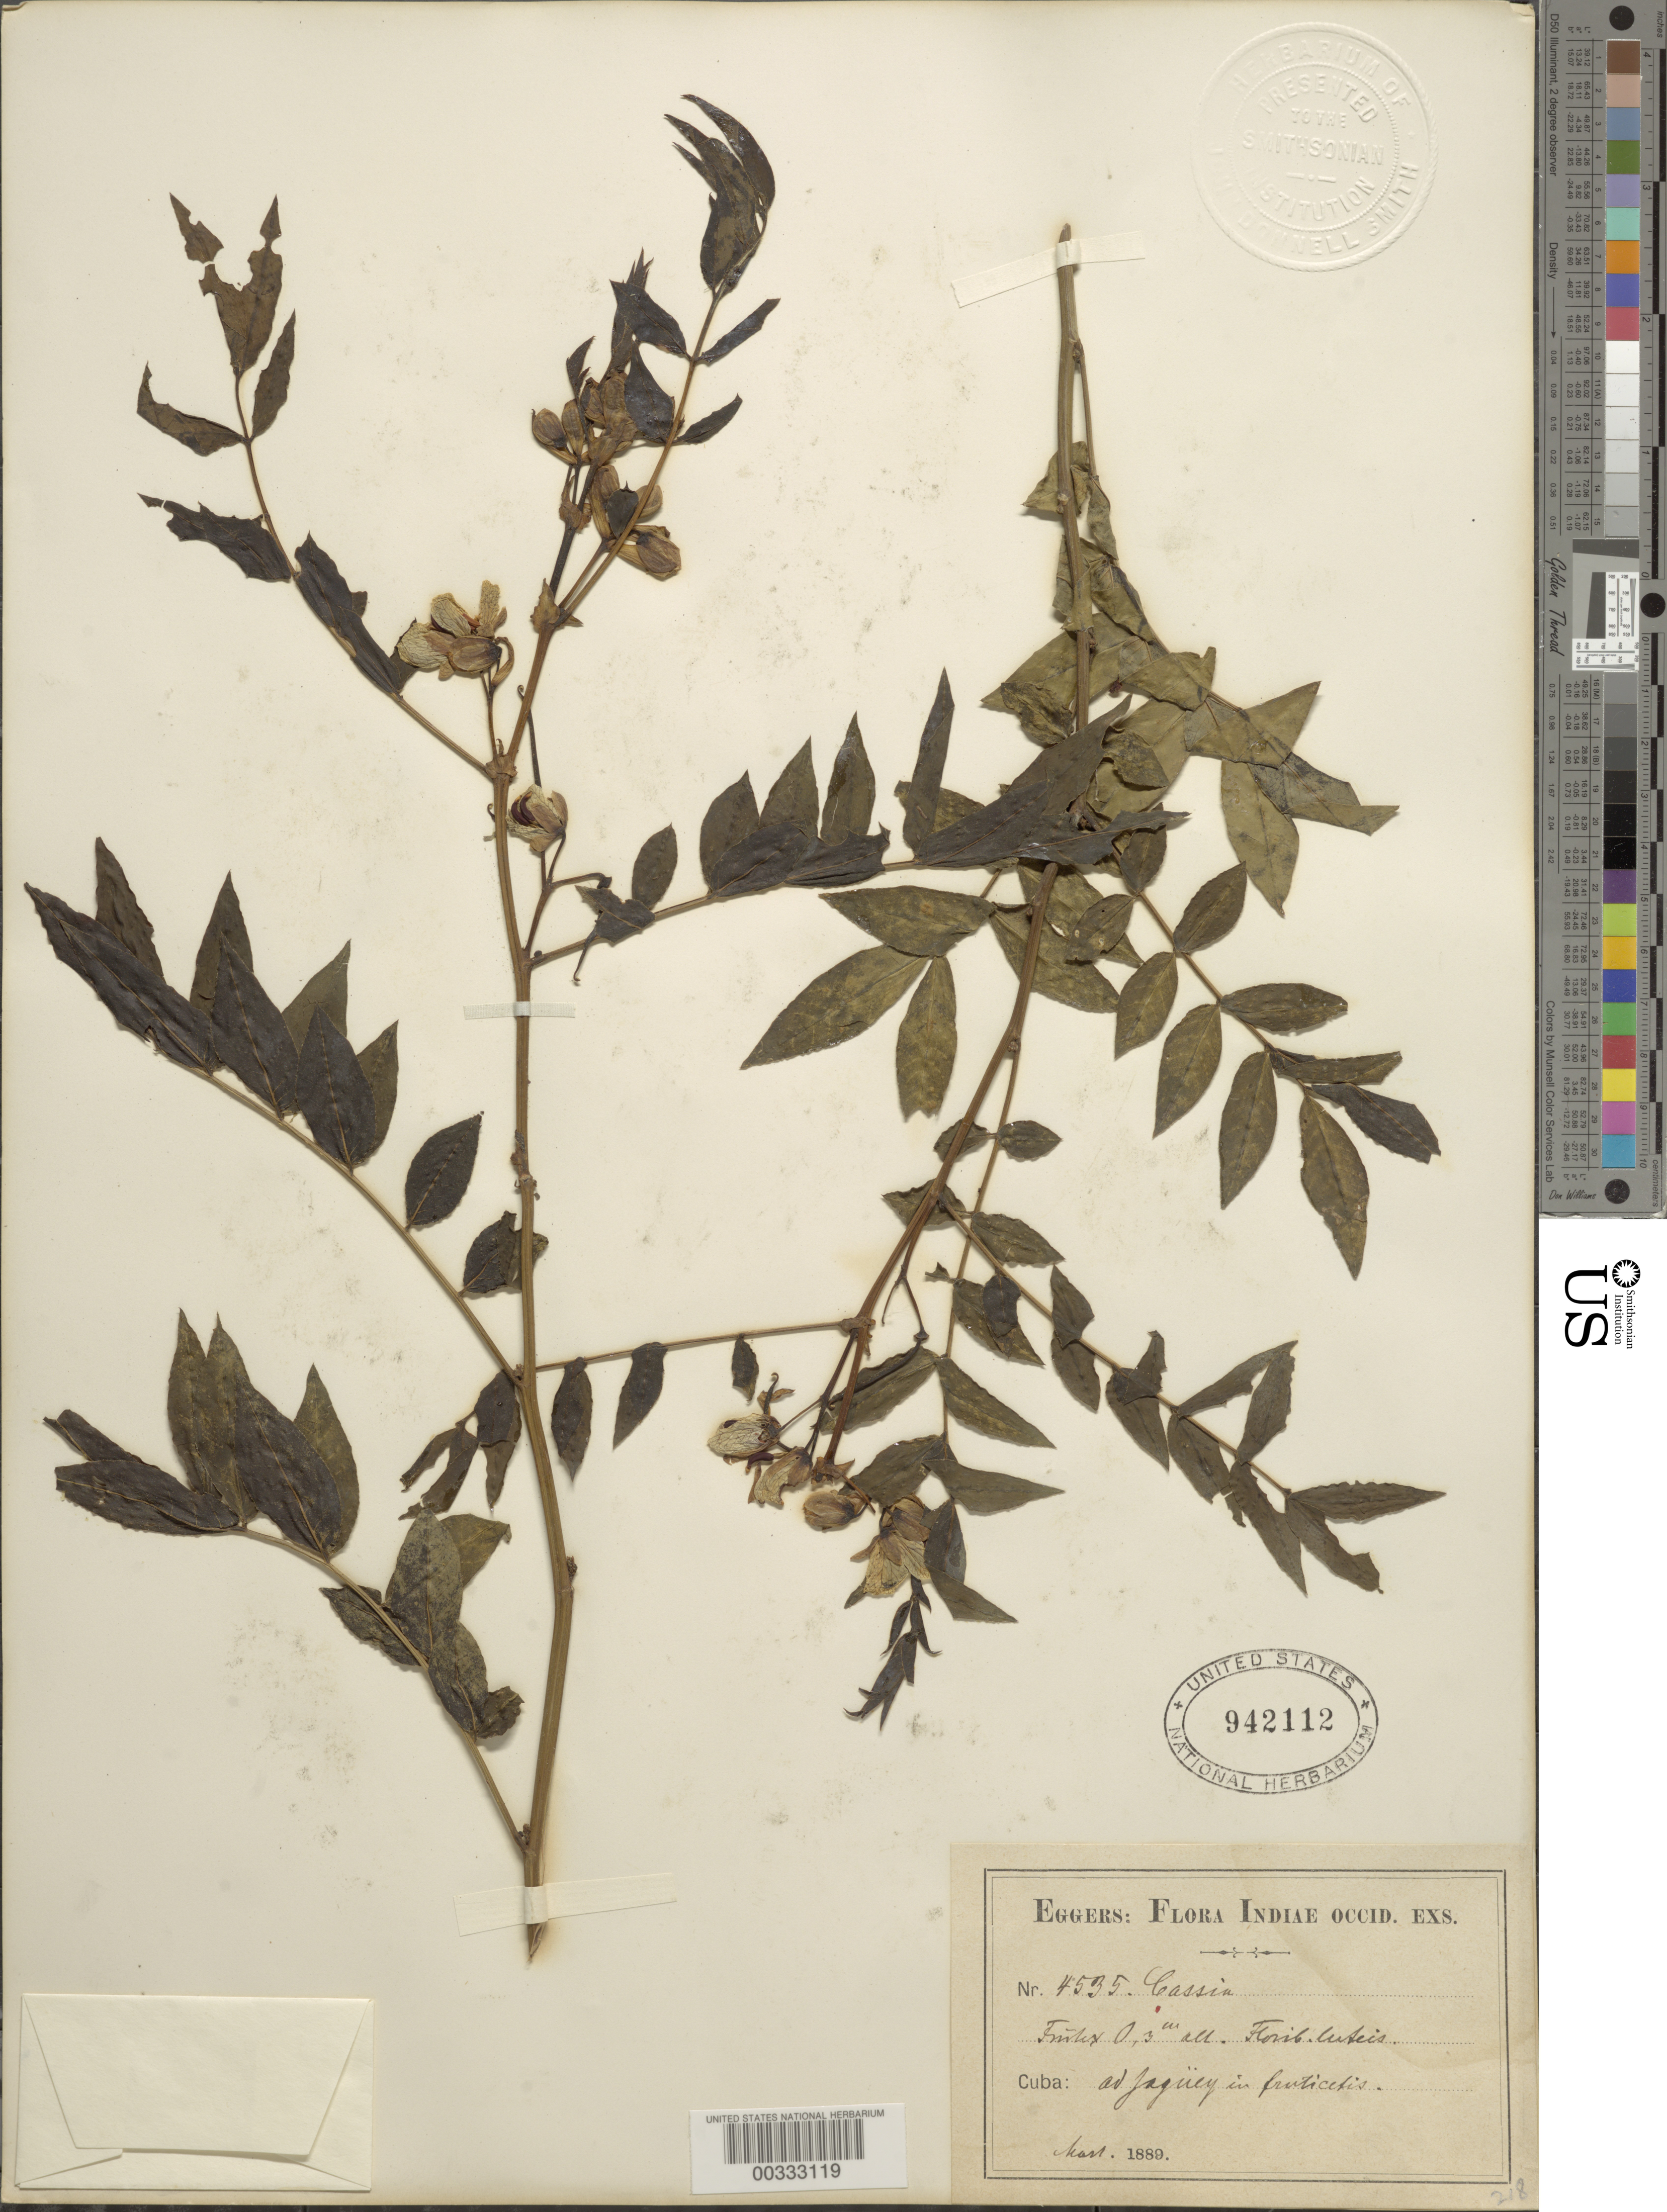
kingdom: Plantae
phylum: Tracheophyta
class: Magnoliopsida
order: Fabales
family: Fabaceae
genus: Senna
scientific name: Senna occidentalis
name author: (L.) Link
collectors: H. F. A. von Eggers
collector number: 4535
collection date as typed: Mar 1889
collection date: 1889-03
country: Cuba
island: Greater Antilles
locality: Jaguey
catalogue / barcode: US 942112